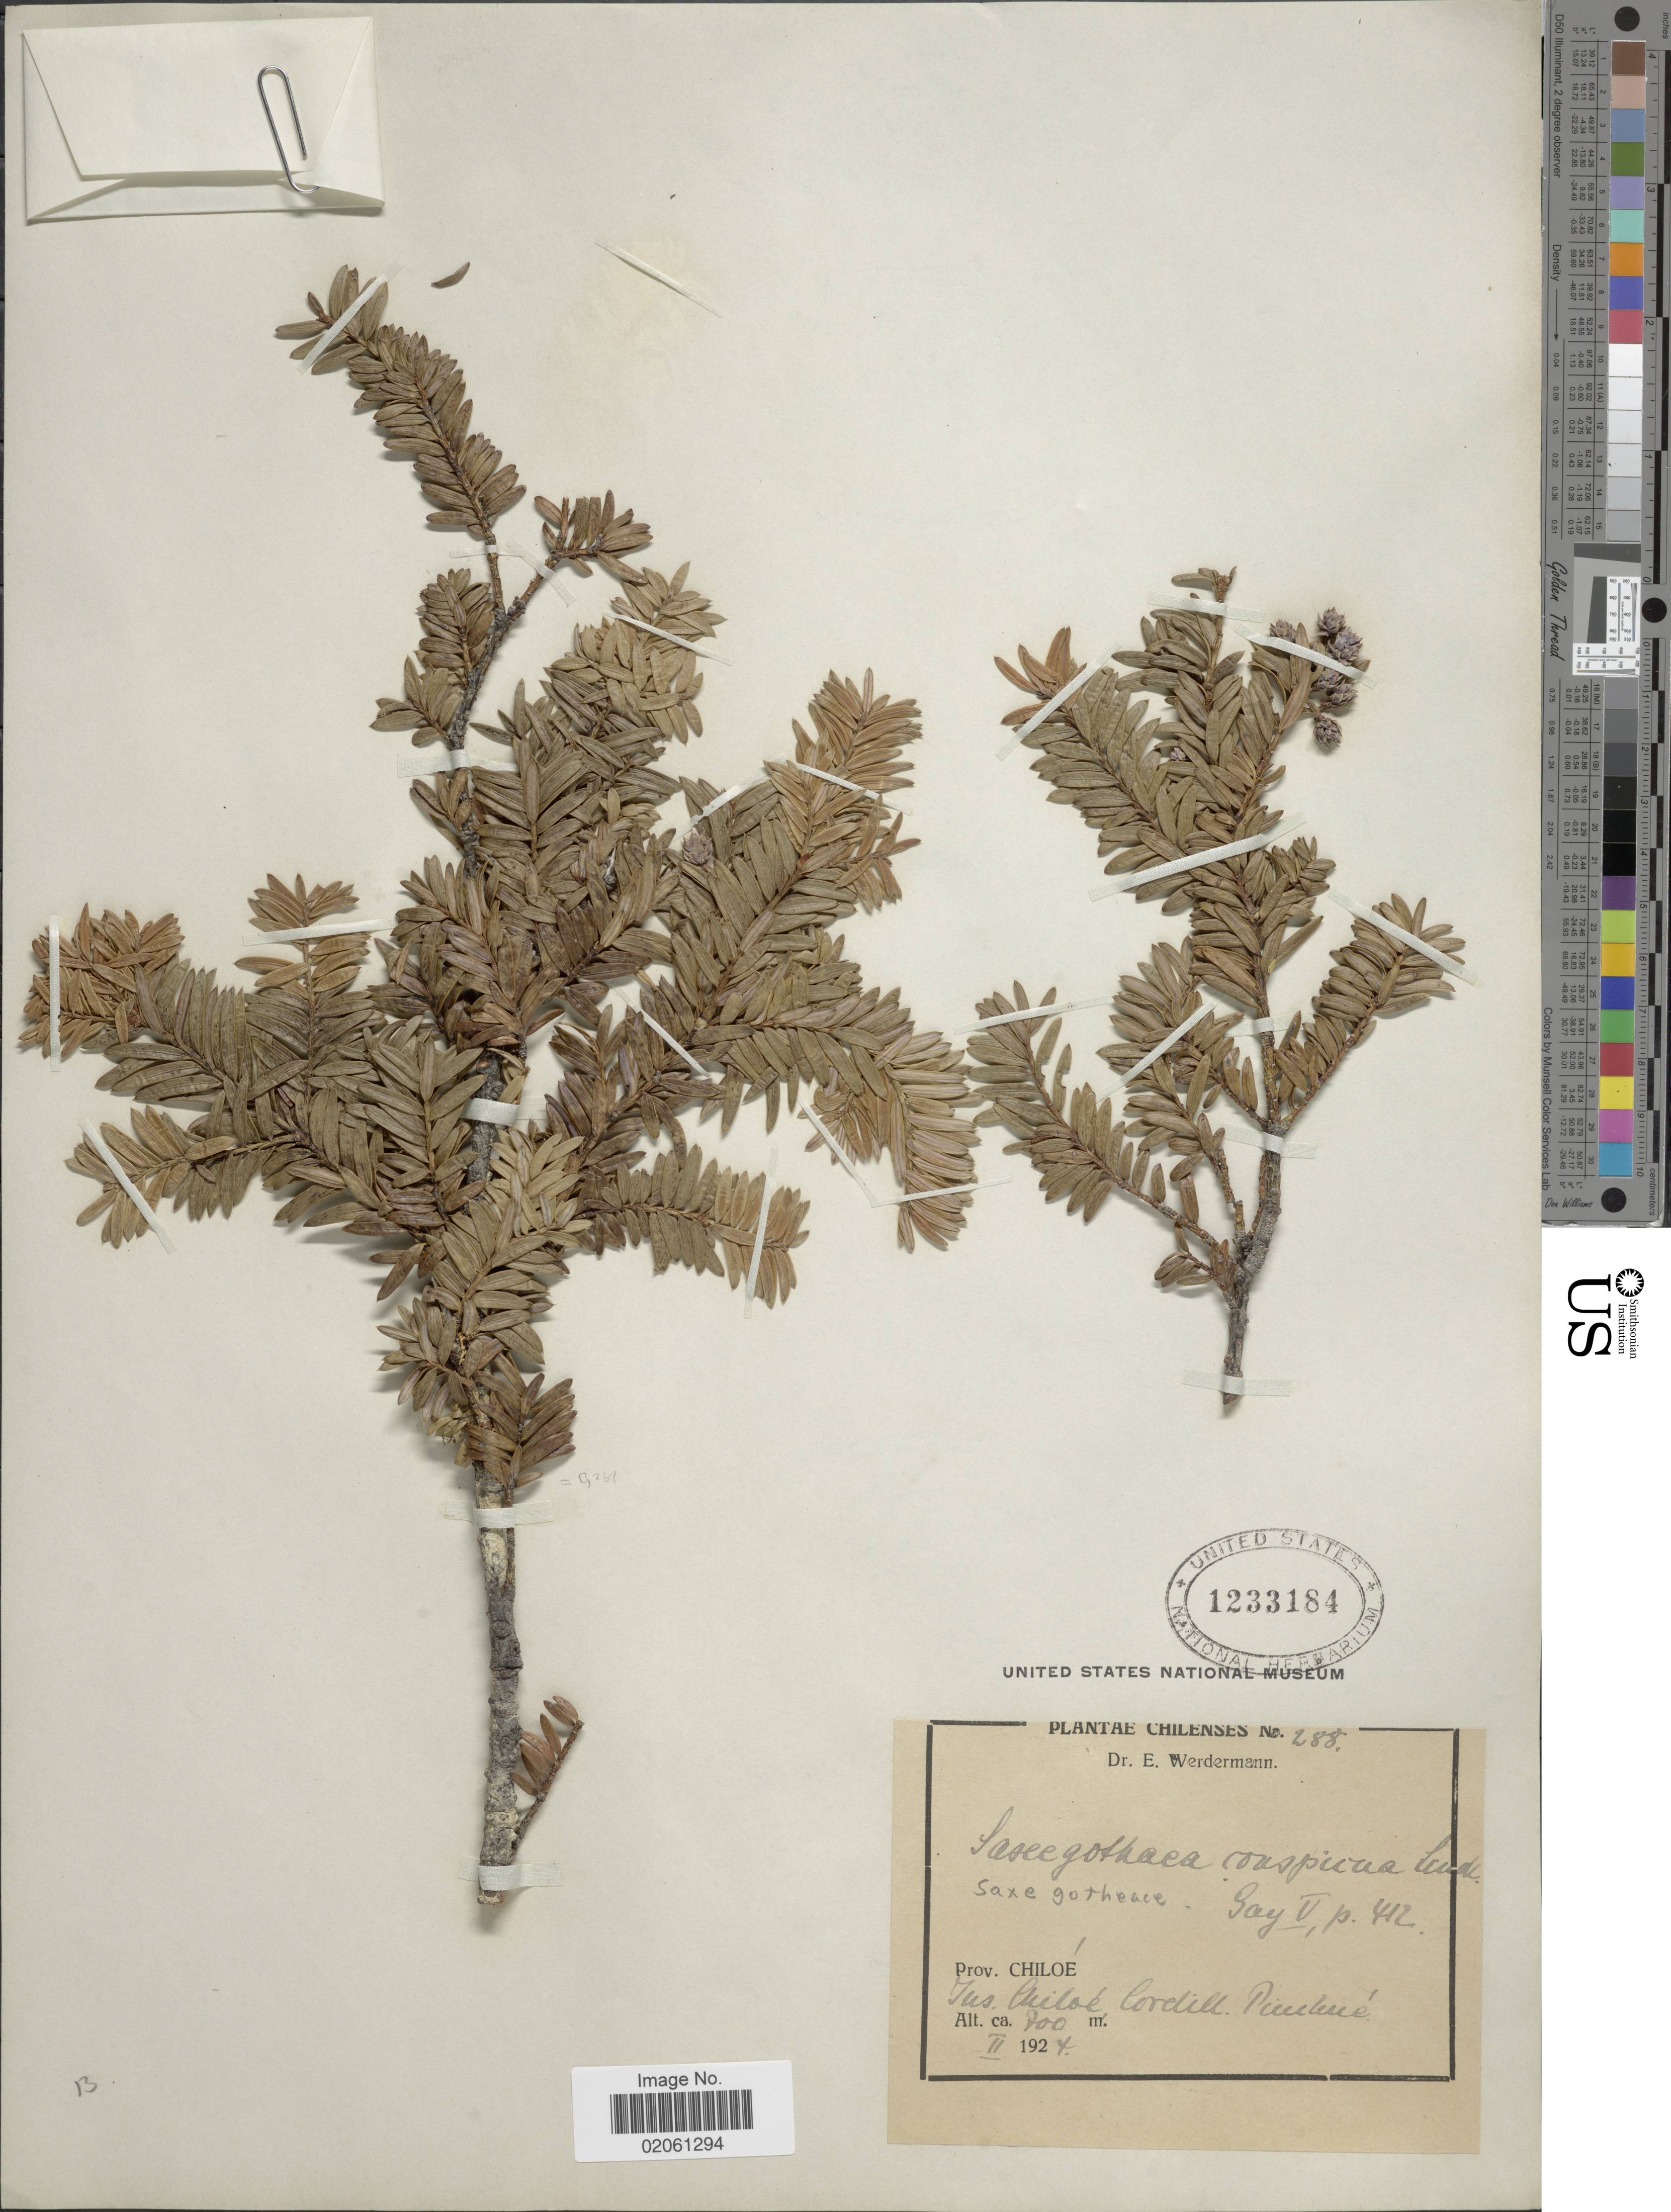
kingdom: Plantae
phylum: Tracheophyta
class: Pinopsida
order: Pinales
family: Podocarpaceae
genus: Saxegothaea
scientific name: Saxegothaea conspicua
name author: Lindl.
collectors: E. Werdermann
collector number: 288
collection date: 1924-02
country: Chile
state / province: Arica y Parinacota (XV)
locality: Prov. Chiloé. Ins. Chiloé, Cordill. Pinchué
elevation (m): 700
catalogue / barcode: US 1233184